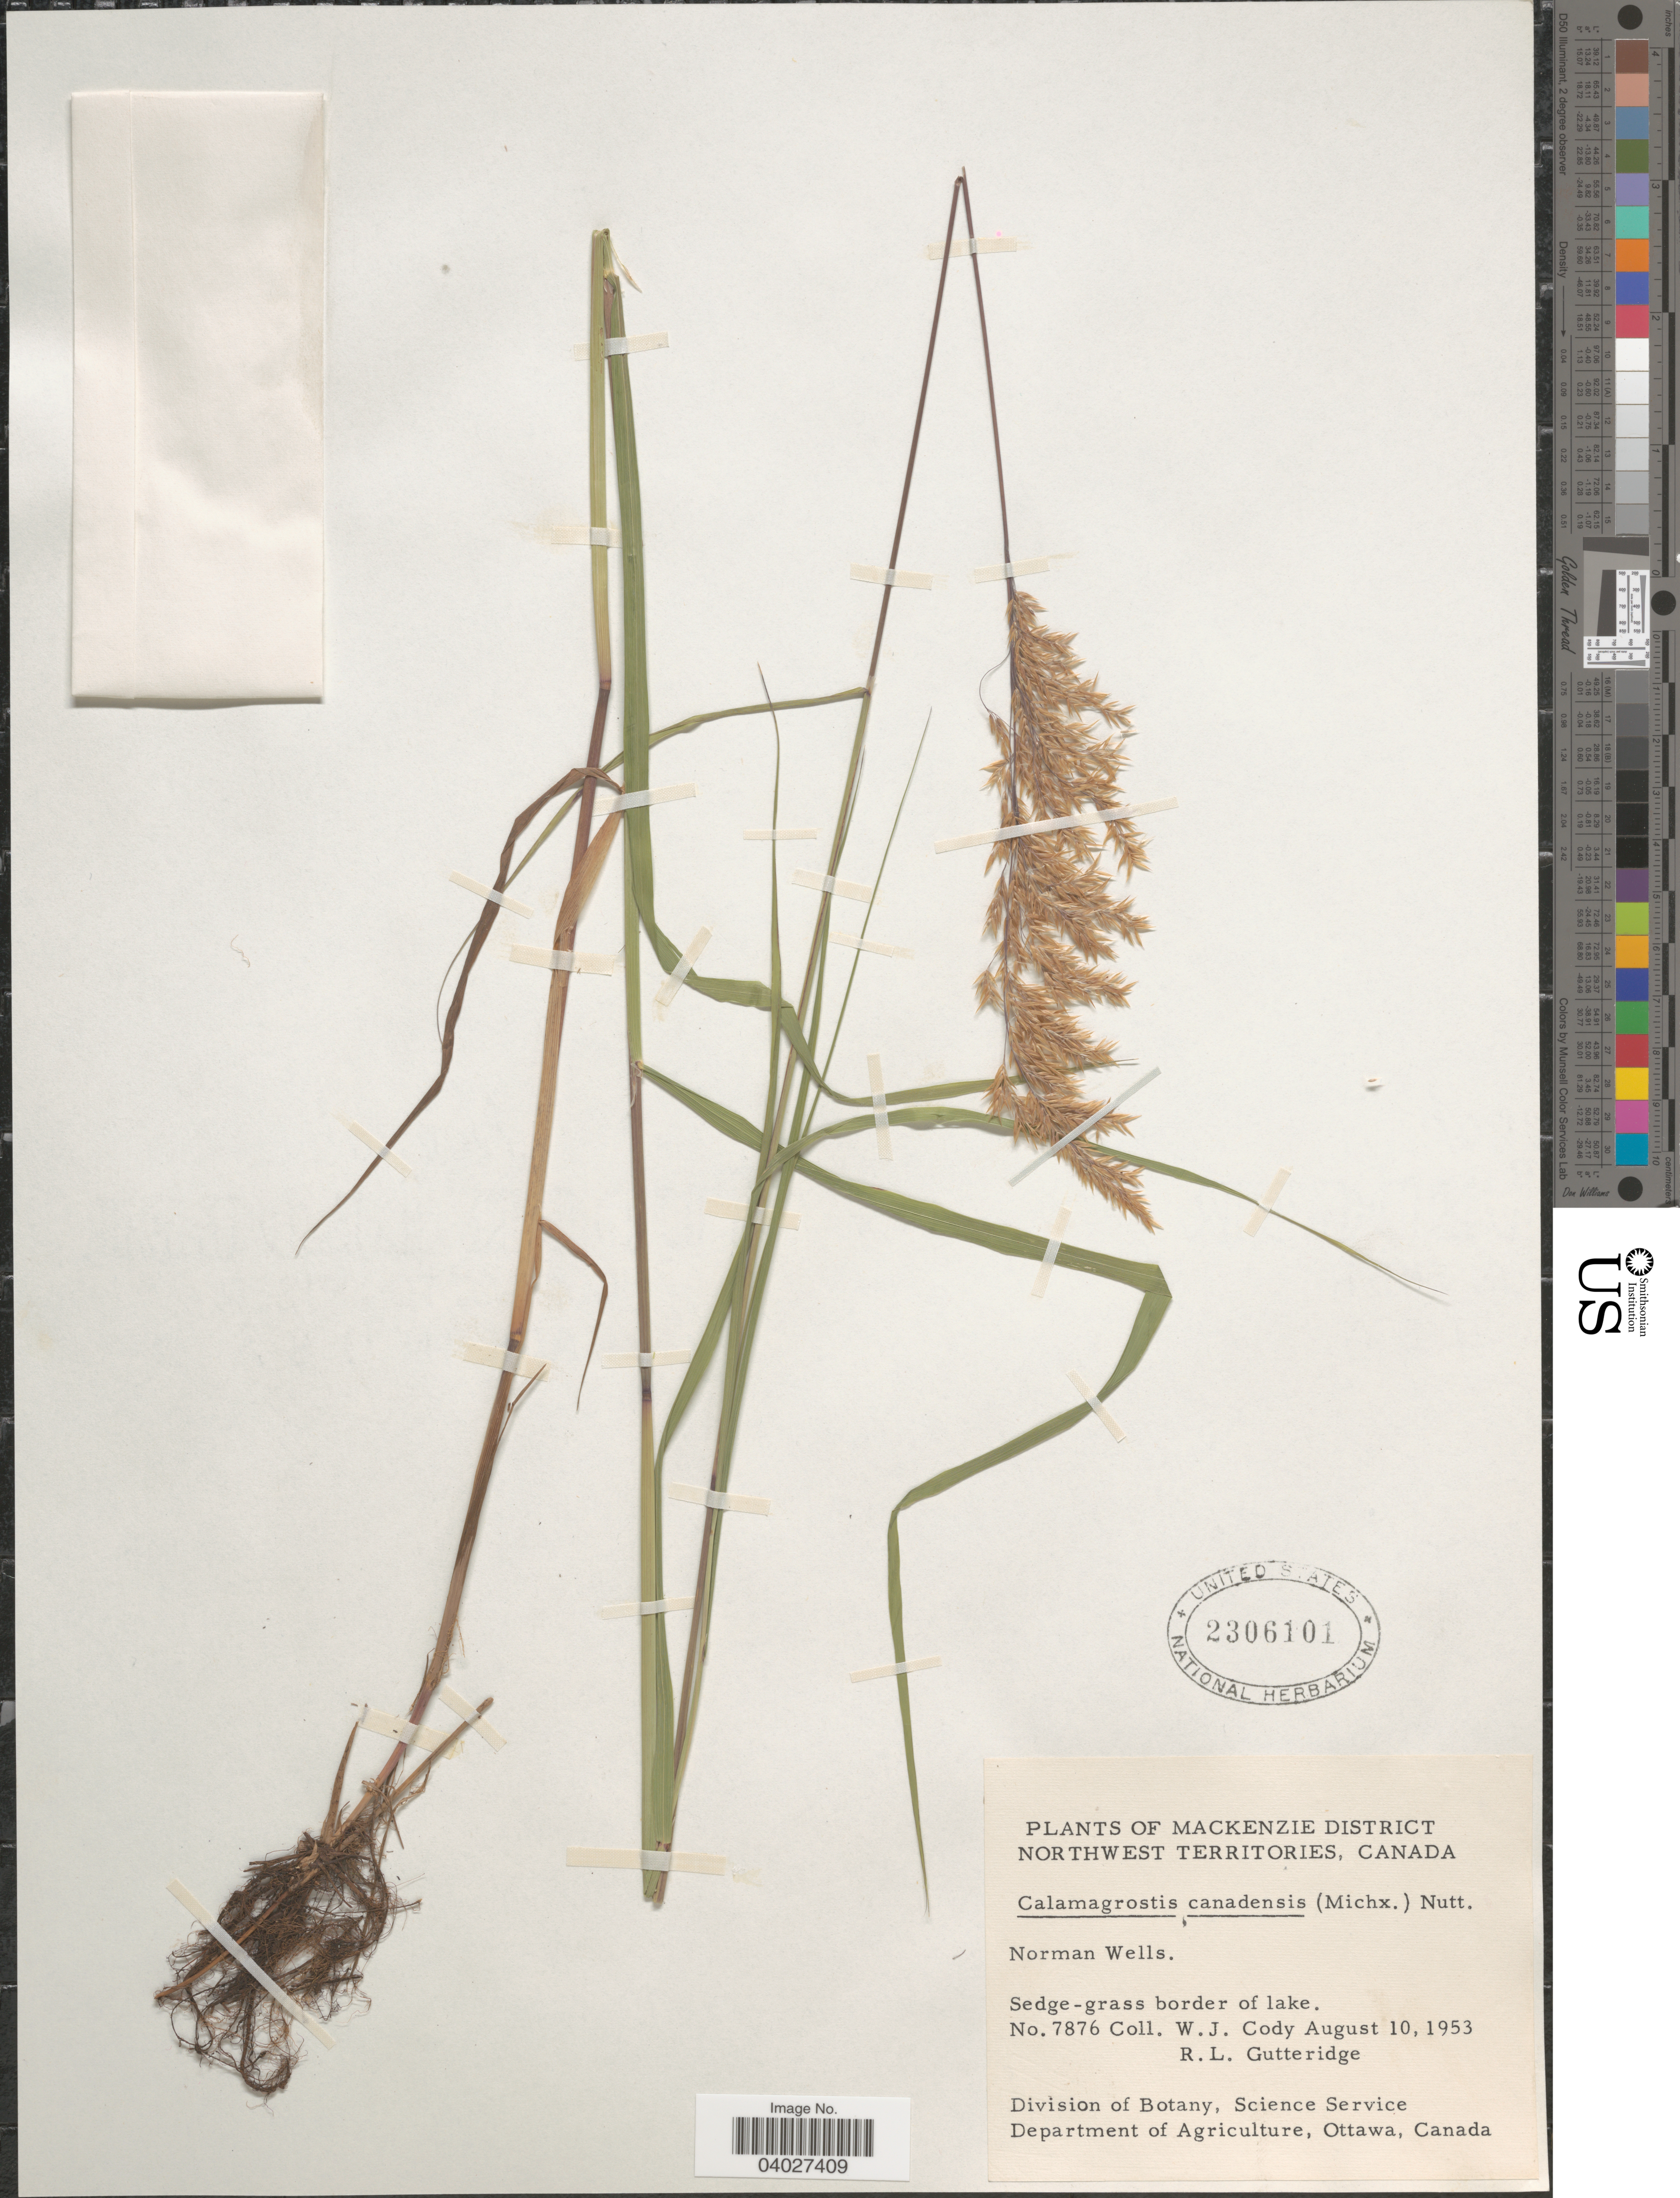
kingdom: Plantae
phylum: Tracheophyta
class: Liliopsida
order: Poales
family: Poaceae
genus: Calamagrostis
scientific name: Calamagrostis canadensis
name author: (Michx.) P. Beauv.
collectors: W. Cody & R. Gutteridge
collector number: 7876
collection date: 1953-08-10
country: Canada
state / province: Northwest Territories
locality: Mackenzie District. Norman Wells. Sedge-grass border of lake.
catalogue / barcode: US 2306101